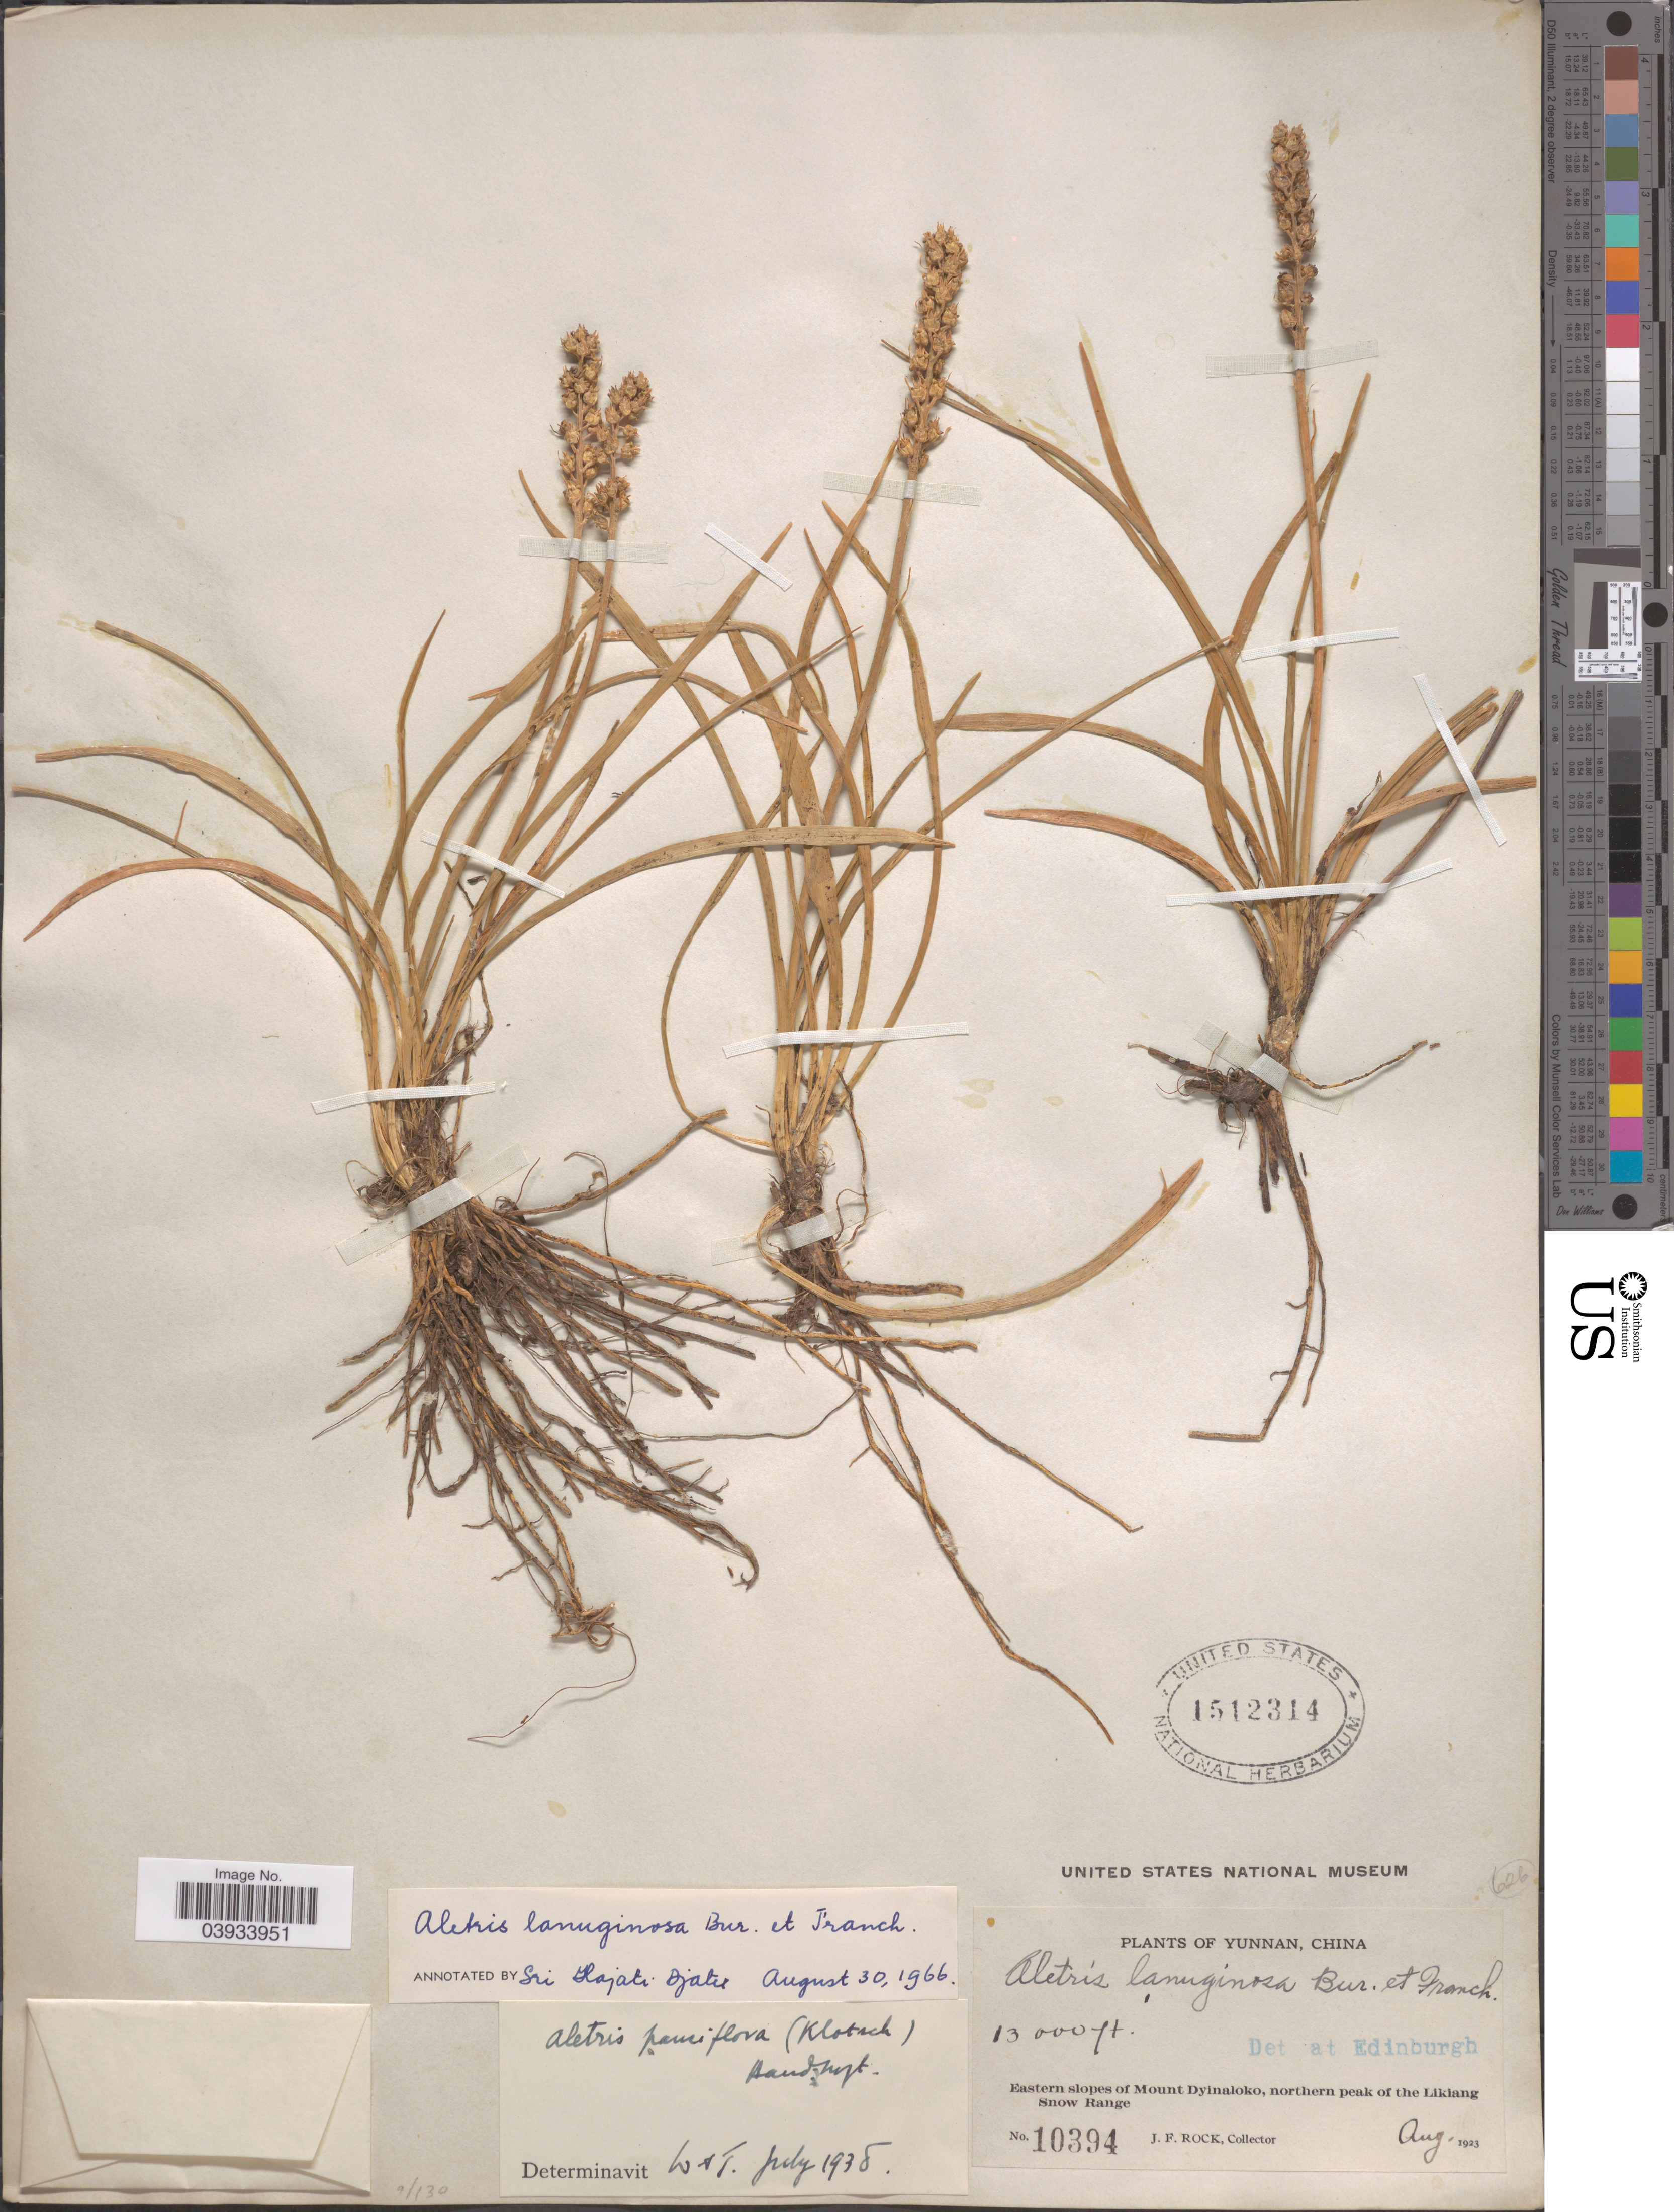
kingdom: Plantae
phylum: Tracheophyta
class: Liliopsida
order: Dioscoreales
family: Nartheciaceae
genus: Aletris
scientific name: Aletris lanuginosa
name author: Bureau & Franch.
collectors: J. Rock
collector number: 10394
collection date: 1923-08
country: China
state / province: Yunnan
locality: Eastern slopes of Mount Dyinaloko, northern peak of the Likiang Snow Range.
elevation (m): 3962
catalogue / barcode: US 1512314